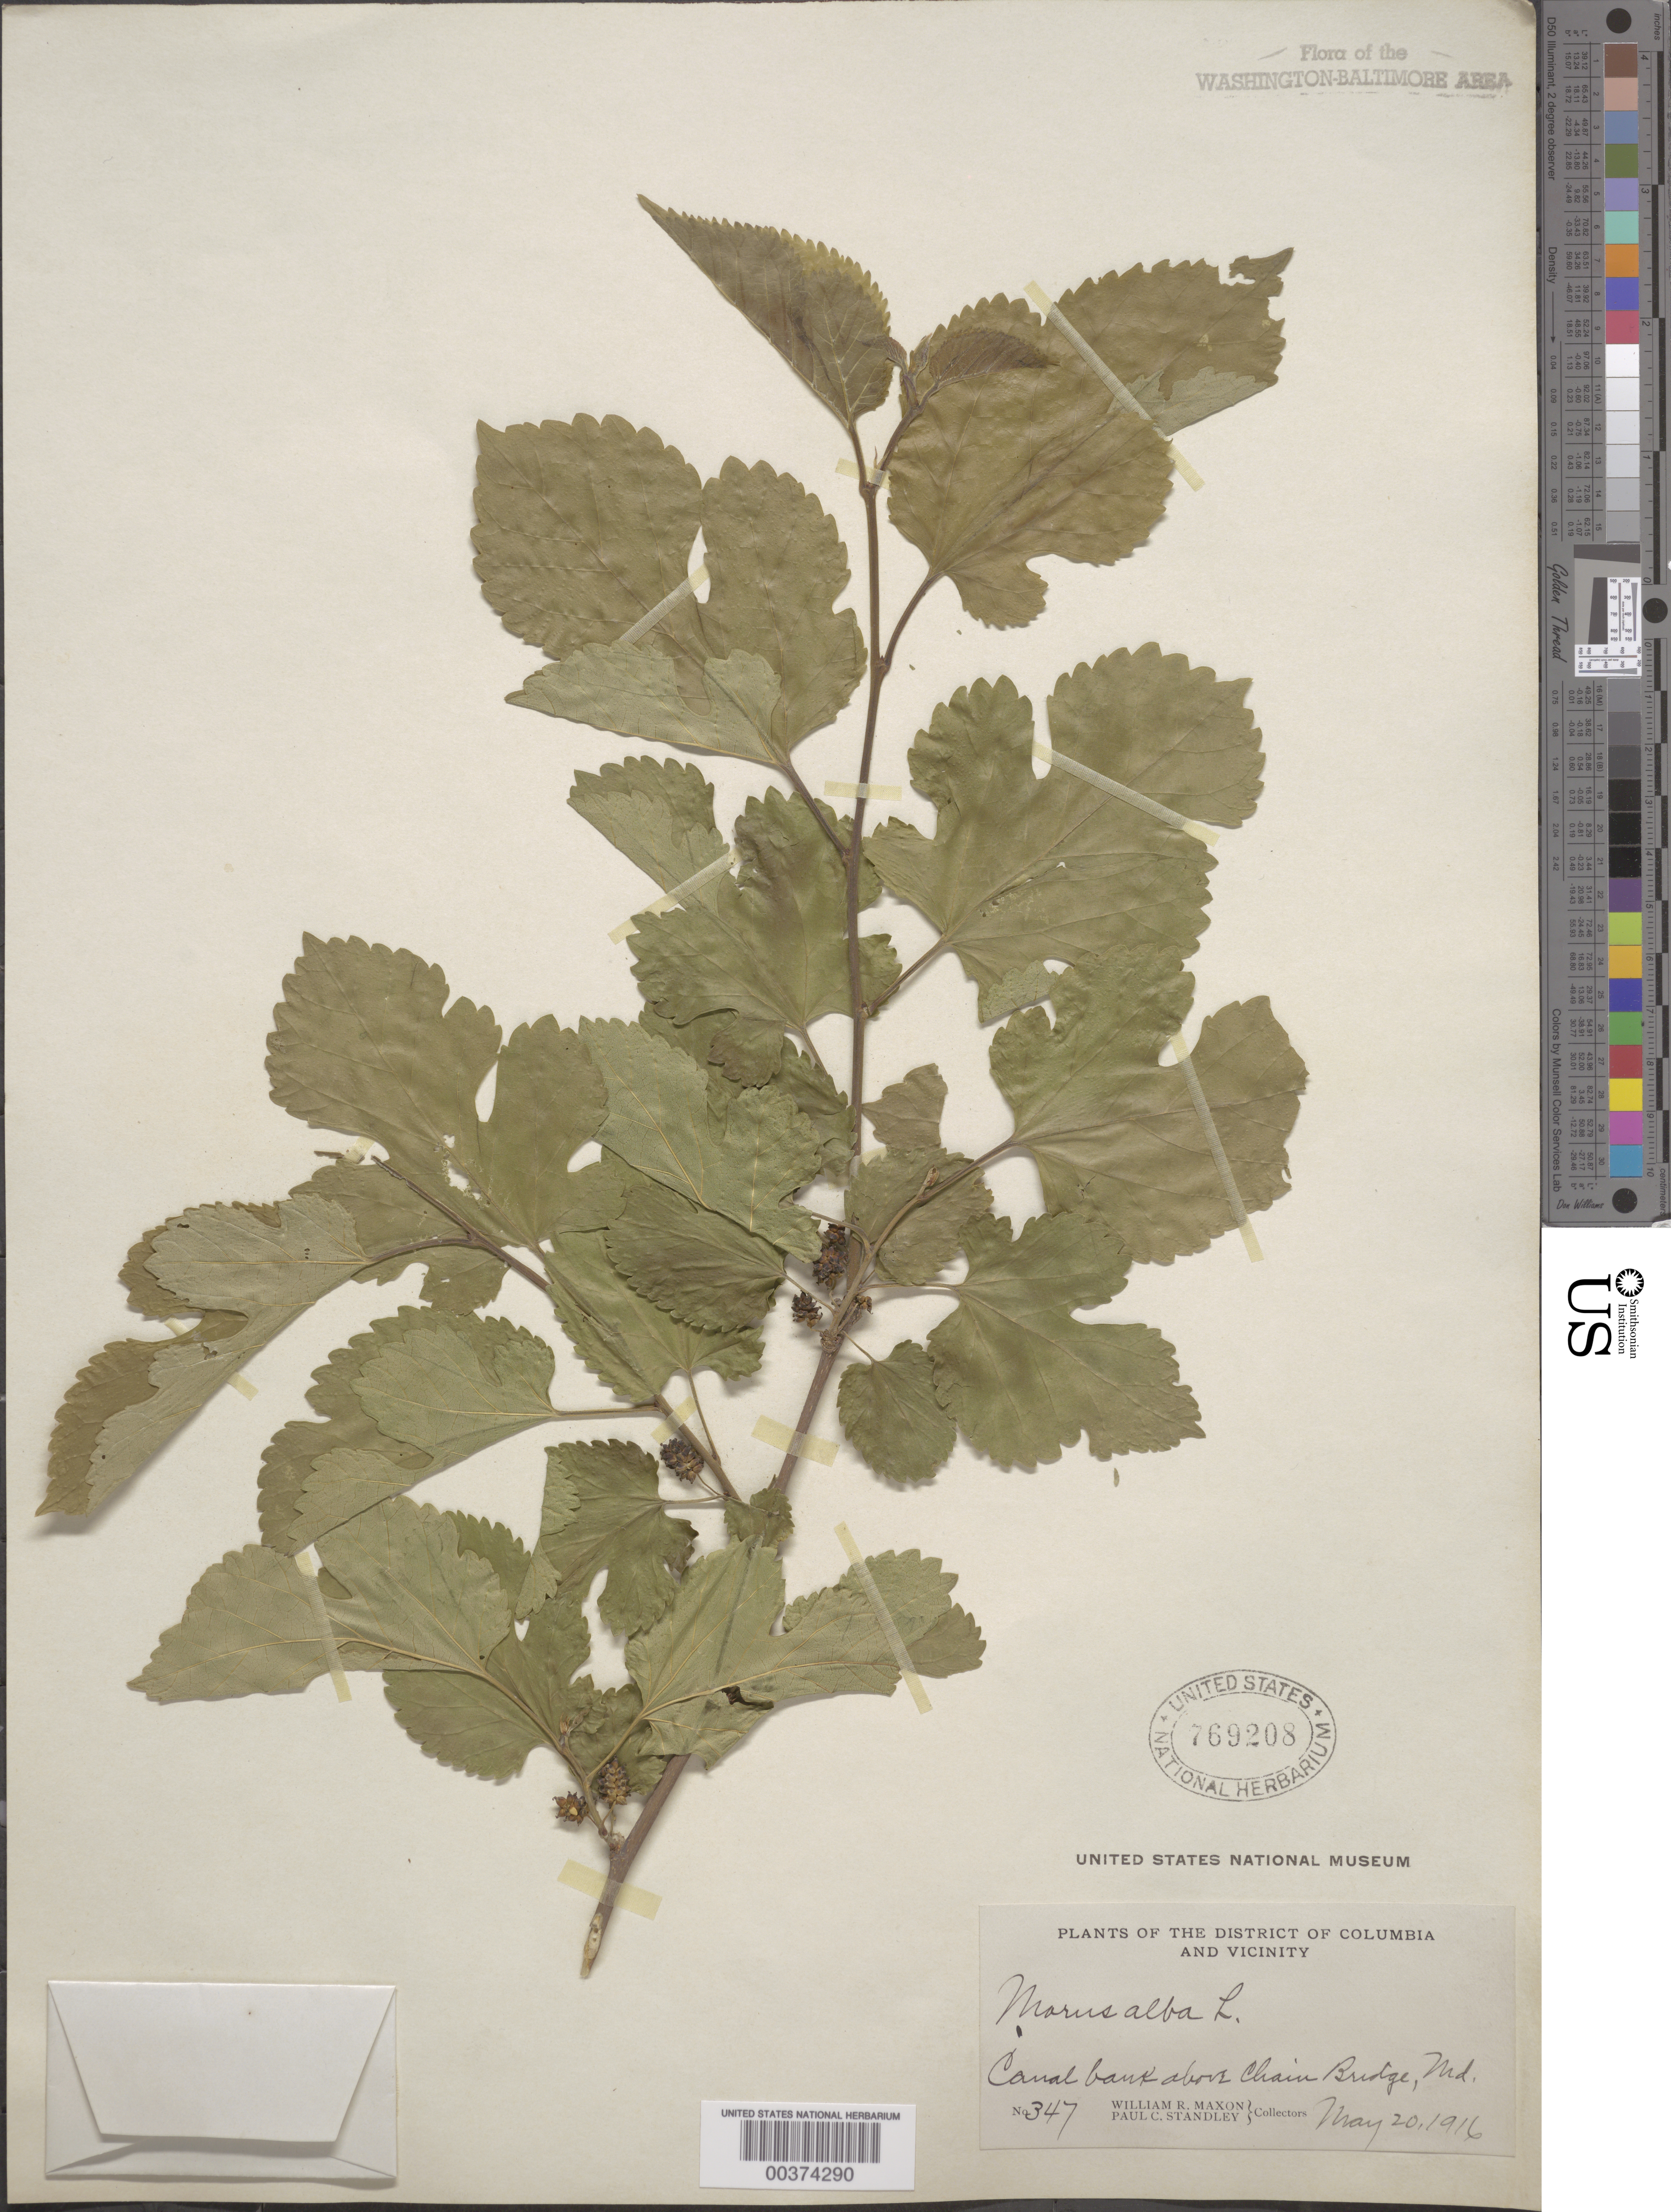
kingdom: Plantae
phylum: Tracheophyta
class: Magnoliopsida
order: Rosales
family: Moraceae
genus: Morus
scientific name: Morus alba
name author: L.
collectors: W. R. Maxon & P. C. Standley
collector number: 347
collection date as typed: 20 May 1916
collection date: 1916-05-20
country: United States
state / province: Maryland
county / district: Montgomery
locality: C. & O. Canal above Chain Bridge C. and O. Canal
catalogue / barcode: US 769208